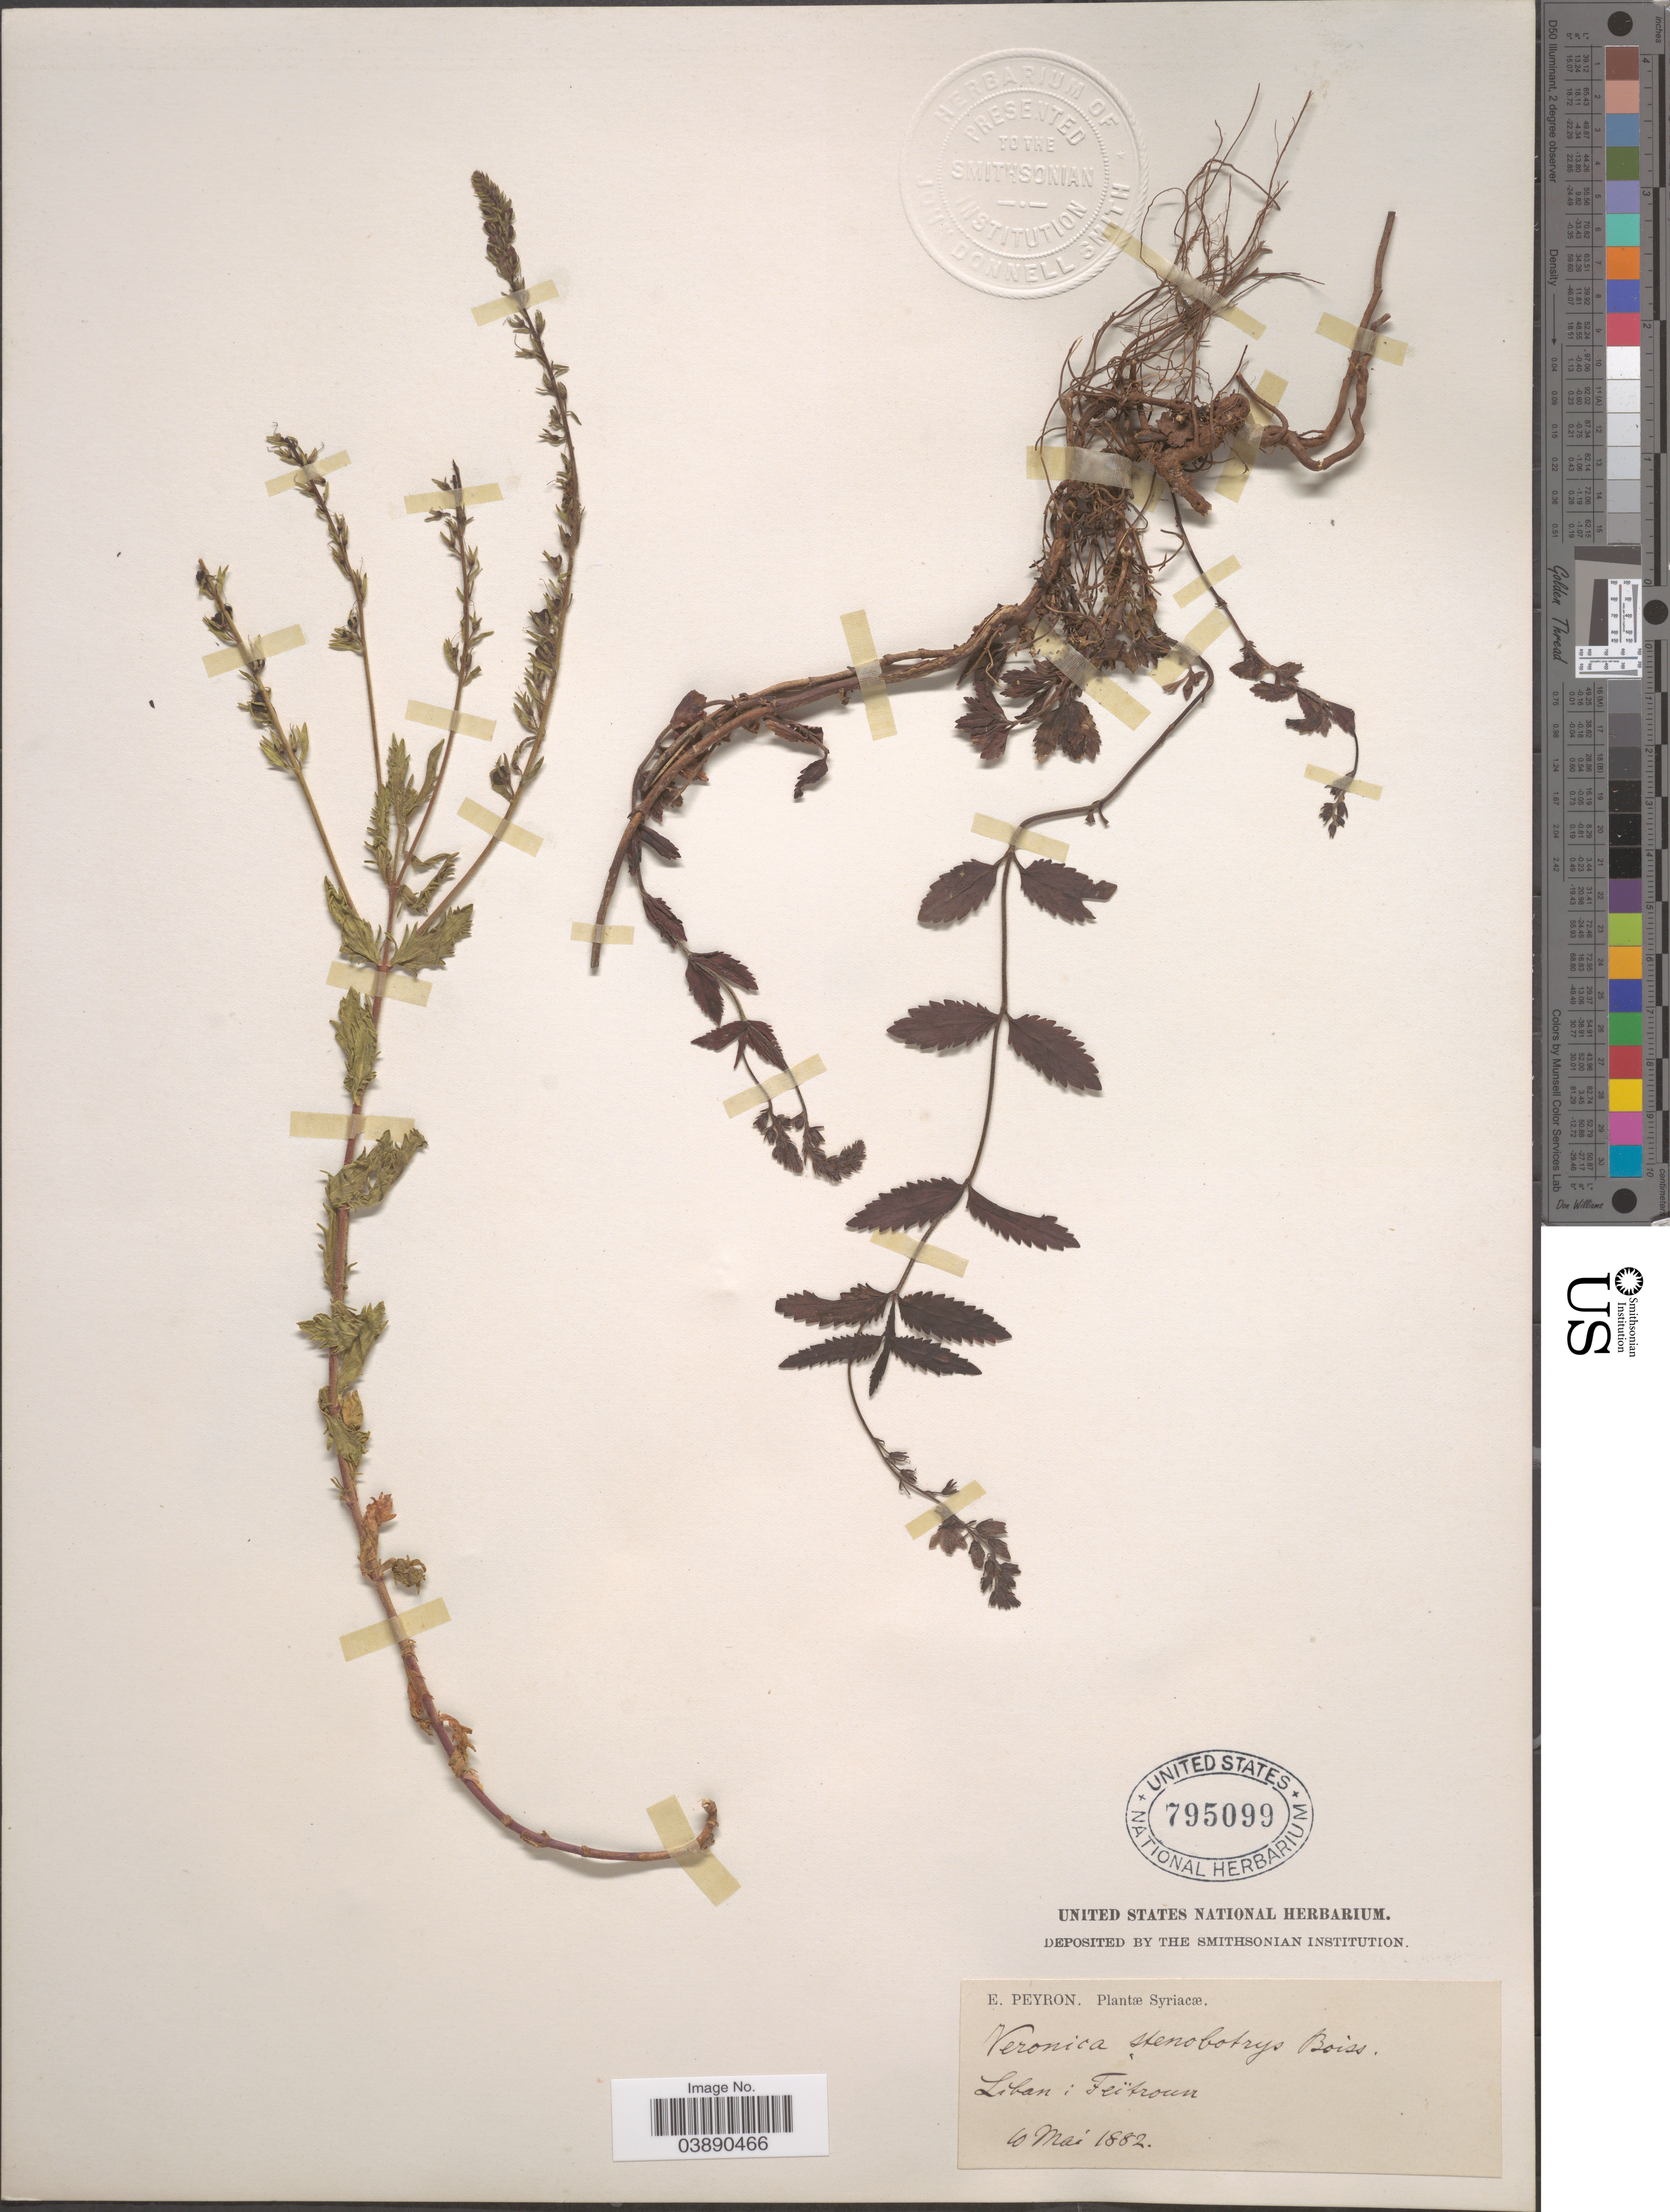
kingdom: Plantae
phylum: Tracheophyta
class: Magnoliopsida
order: Lamiales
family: Plantaginaceae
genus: Veronica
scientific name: Veronica stenobotrys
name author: Boiss. & C.I. Blanche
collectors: E. Peyron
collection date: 1882-05-10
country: Lebanon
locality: Liban: Feïtroun.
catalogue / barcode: US 795099